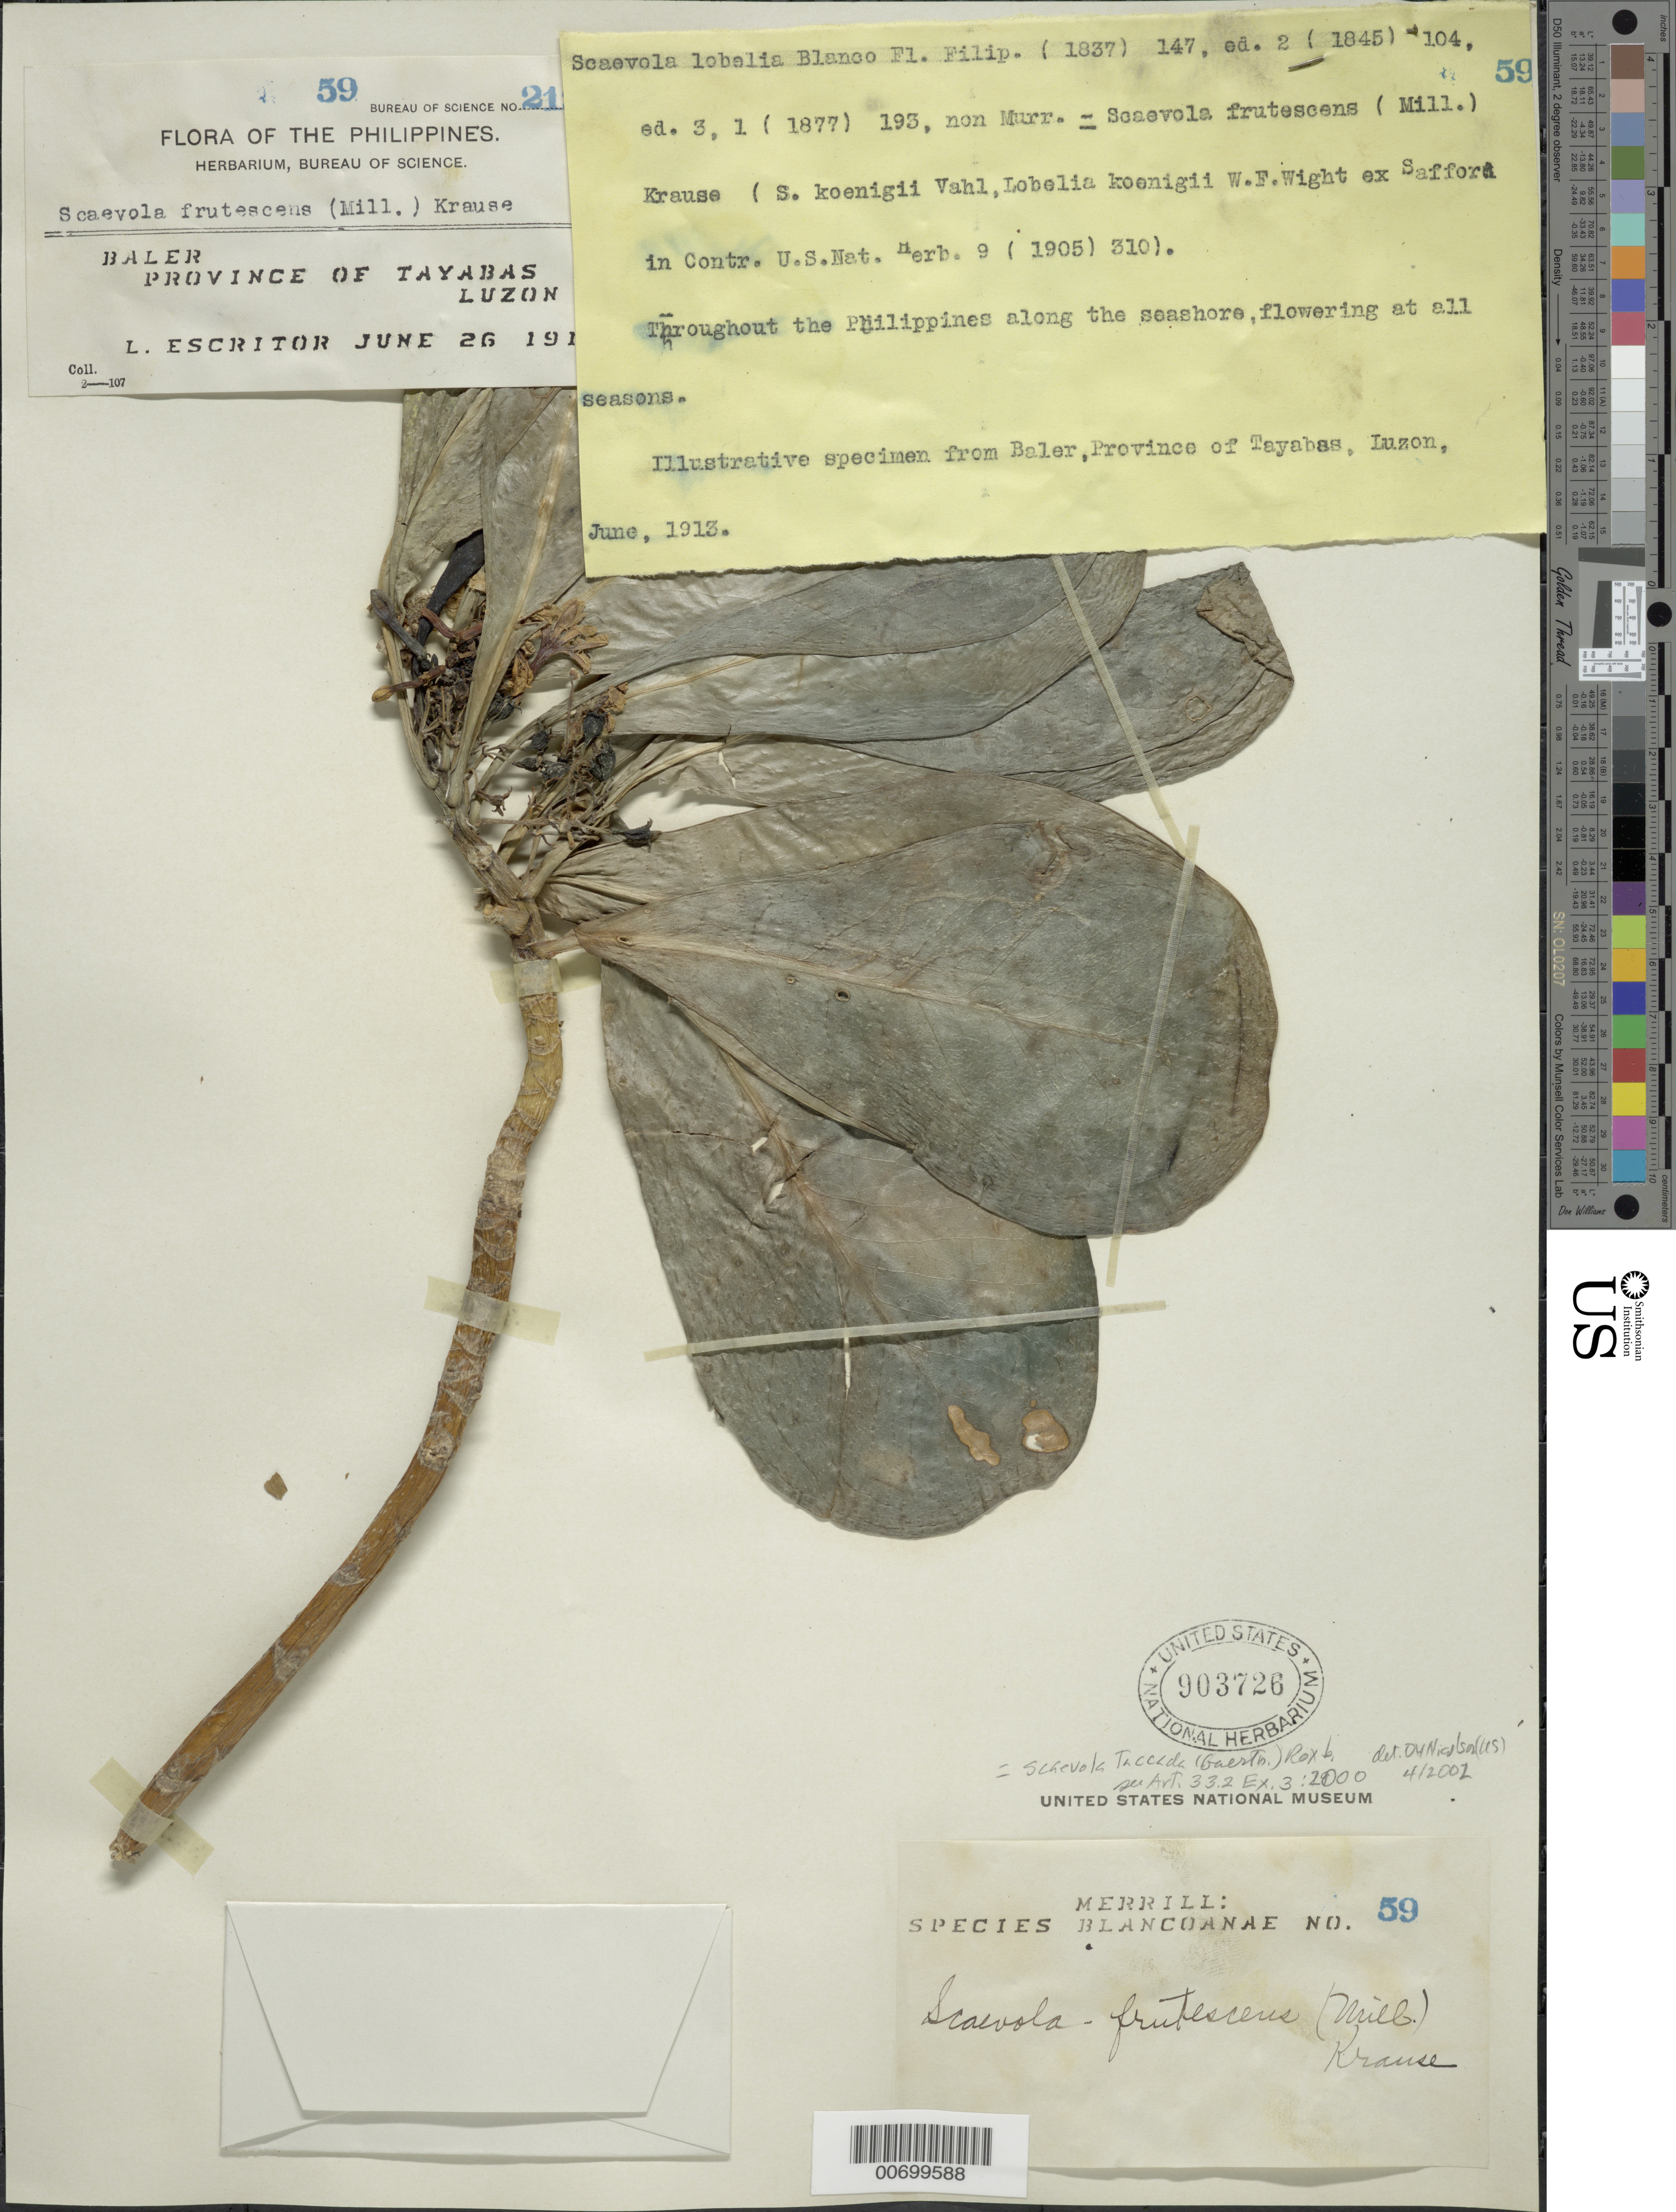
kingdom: Plantae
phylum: Tracheophyta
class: Magnoliopsida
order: Asterales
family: Goodeniaceae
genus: Scaevola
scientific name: Scaevola taccada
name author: (Gaertn.) Roxb.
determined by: Nicolson, Dan H.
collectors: L. Escritor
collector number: Sp. Blancoan. 0059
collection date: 1913-06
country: Philippines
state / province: Calabarzon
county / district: Quezon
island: Luzon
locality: Baler. Tayabas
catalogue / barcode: US 903726